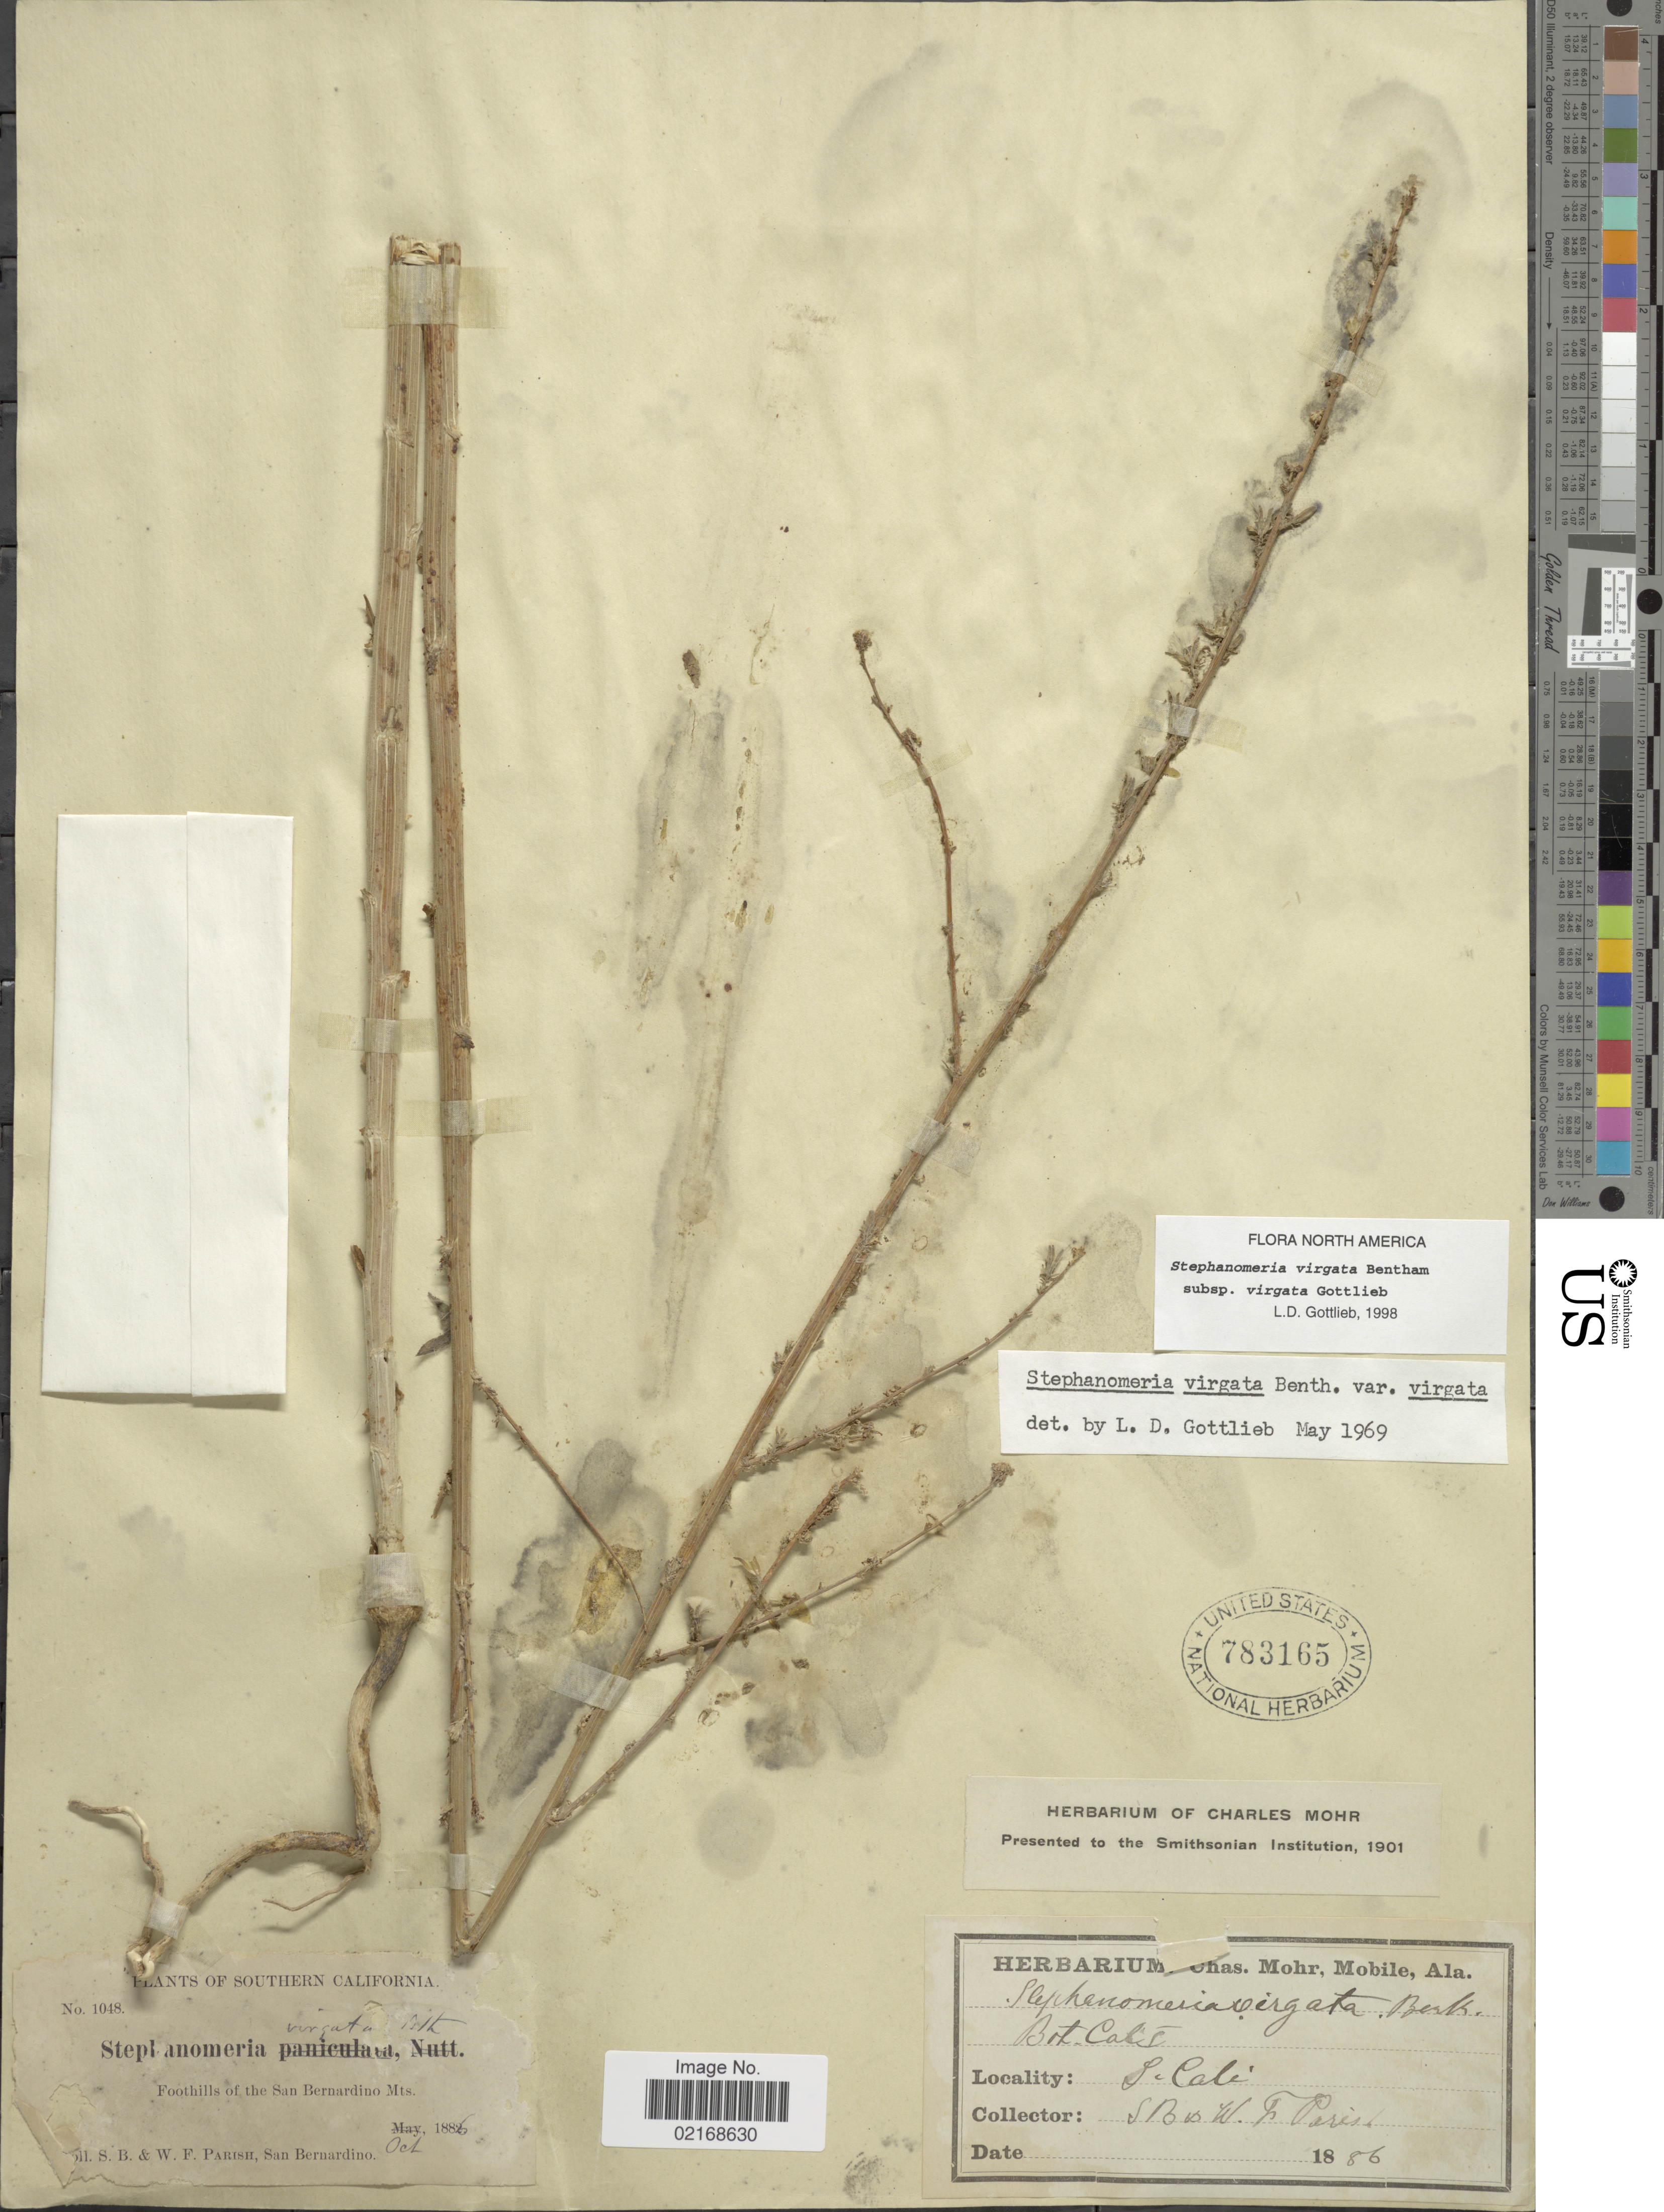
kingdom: Plantae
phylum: Tracheophyta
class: Magnoliopsida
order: Asterales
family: Asteraceae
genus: Stephanomeria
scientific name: Stephanomeria virgata subsp. virgata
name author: Benth.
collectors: S. B. Parish & W. F. Parish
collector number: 1048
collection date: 1886-10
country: United States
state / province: California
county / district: San Bernardino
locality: Southern California, S. Cali, Foothills of the San Bernardino Mts.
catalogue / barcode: US 783165